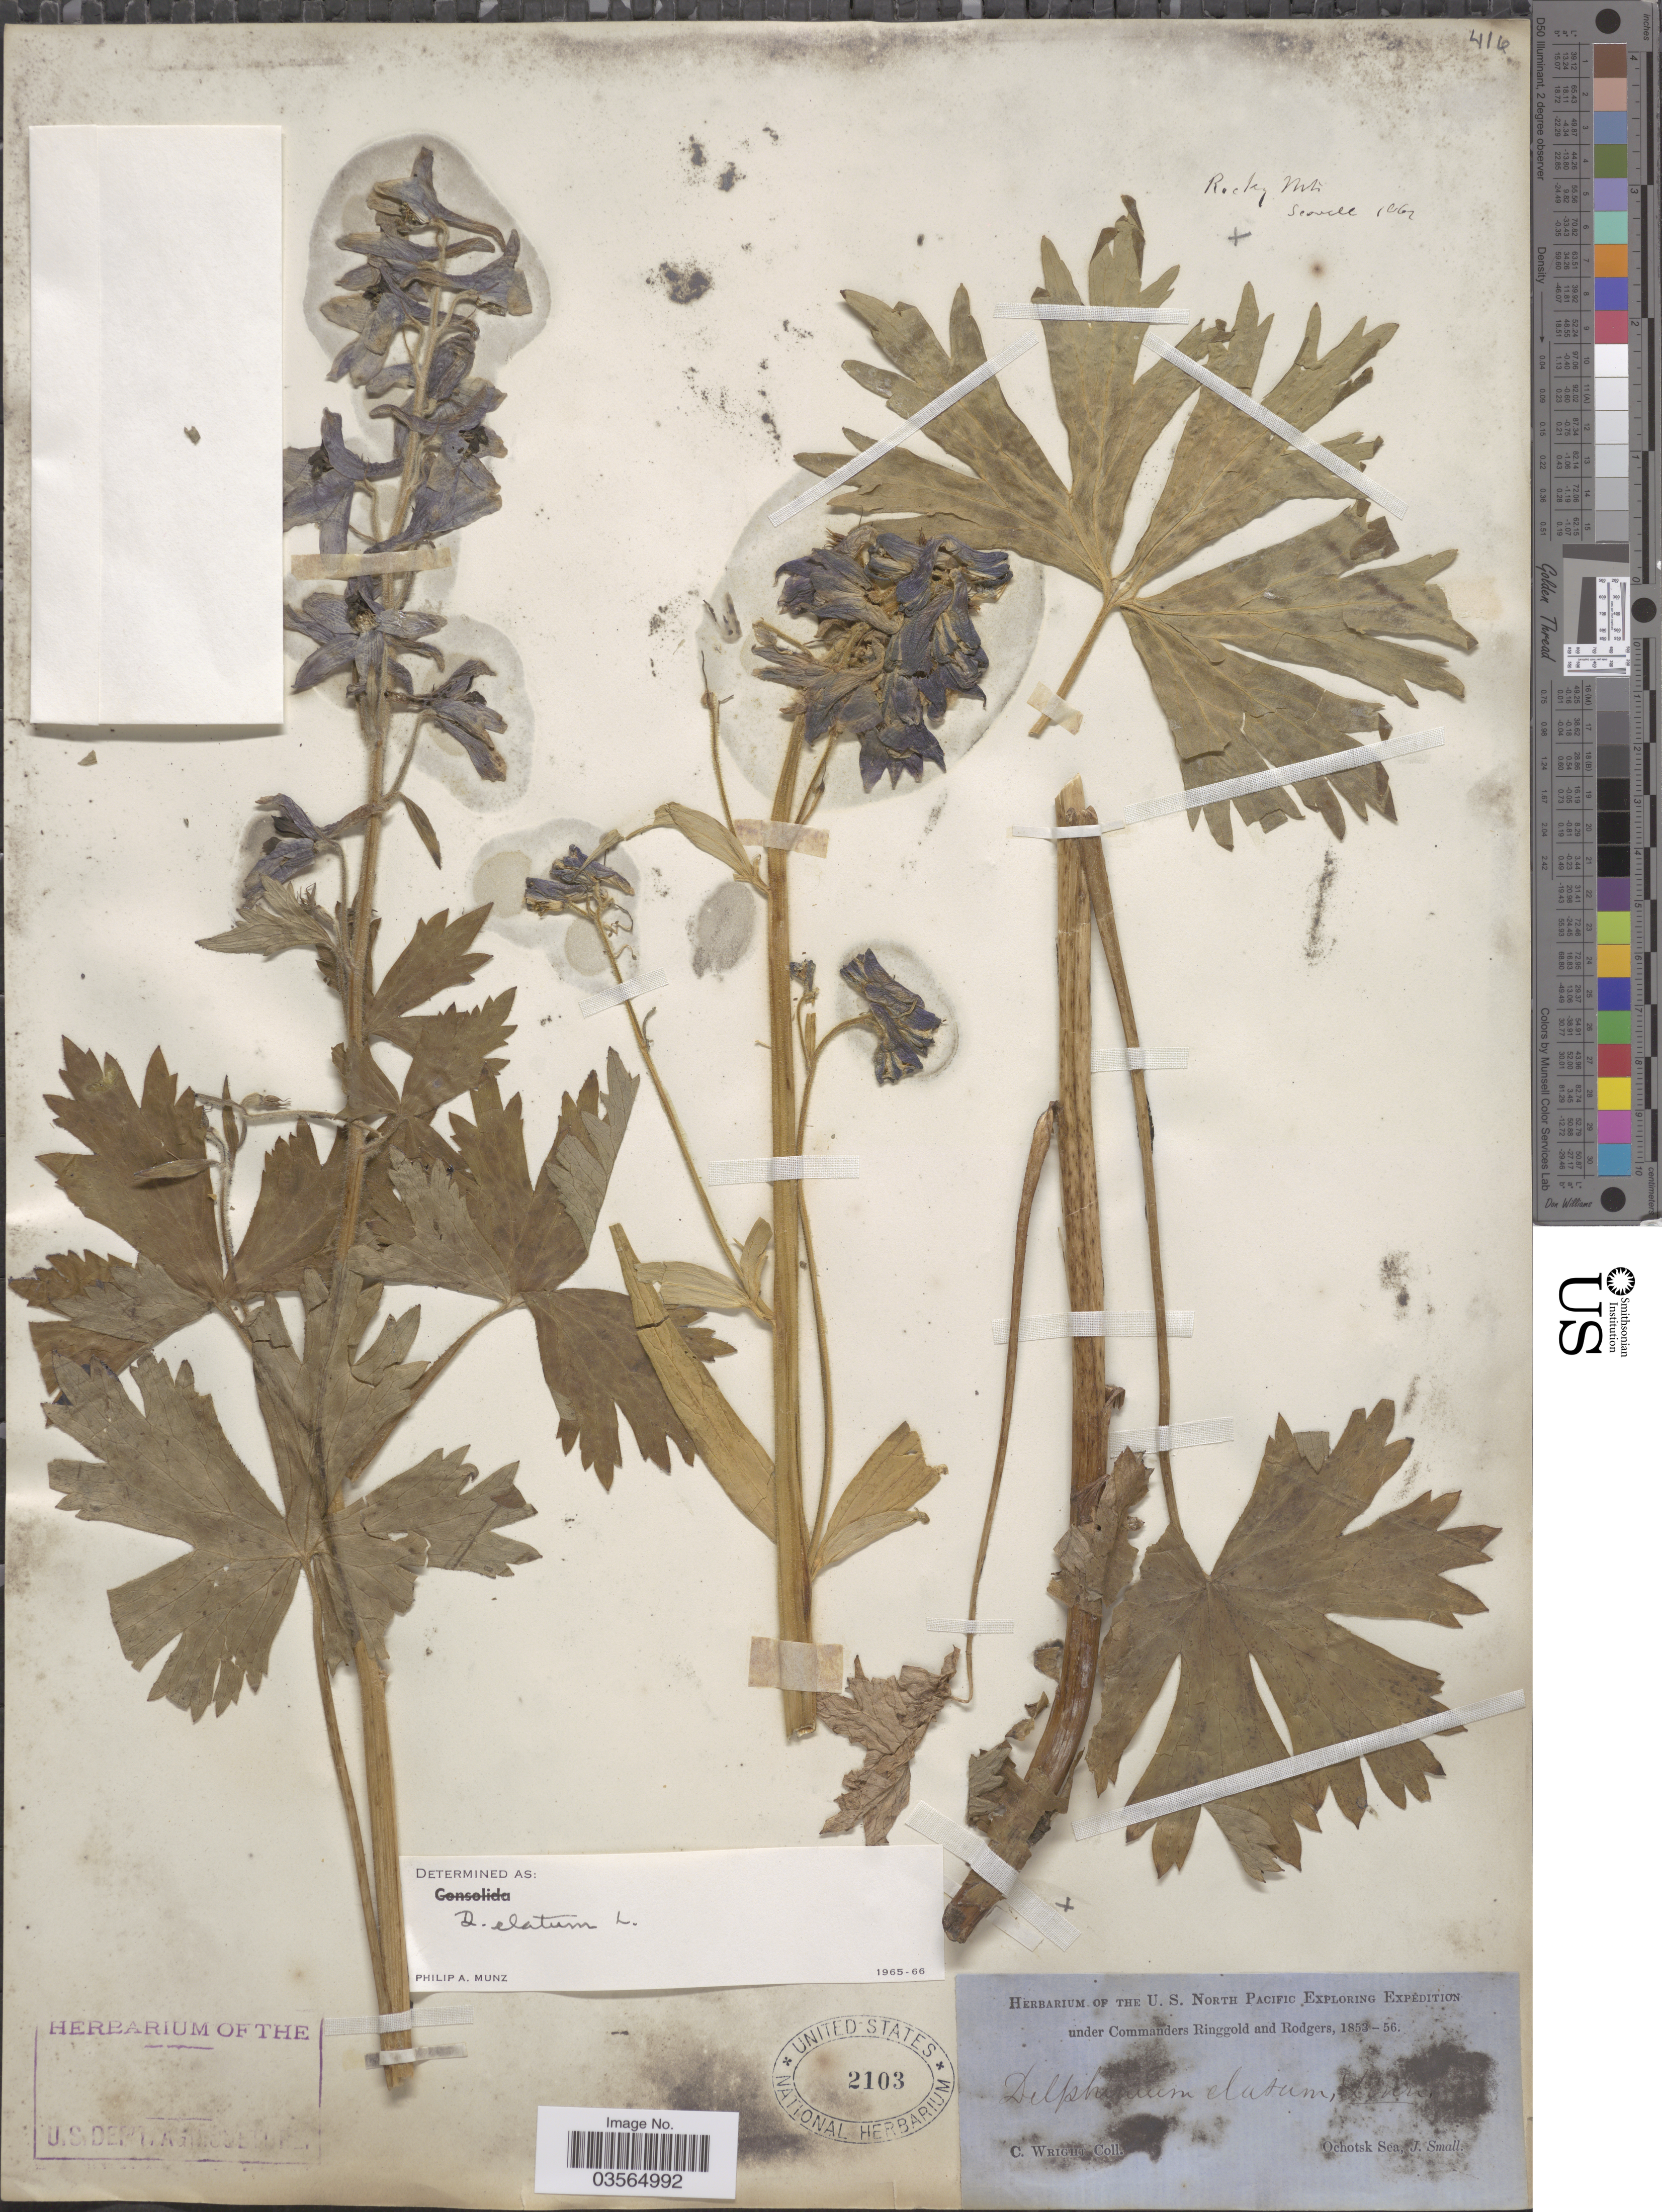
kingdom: Plantae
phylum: Tracheophyta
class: Magnoliopsida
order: Ranunculales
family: Ranunculaceae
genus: Delphinium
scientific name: Delphinium elatum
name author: L.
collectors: C. Wright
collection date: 1853/1856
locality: Ochotsk Sea.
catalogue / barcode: US 2103